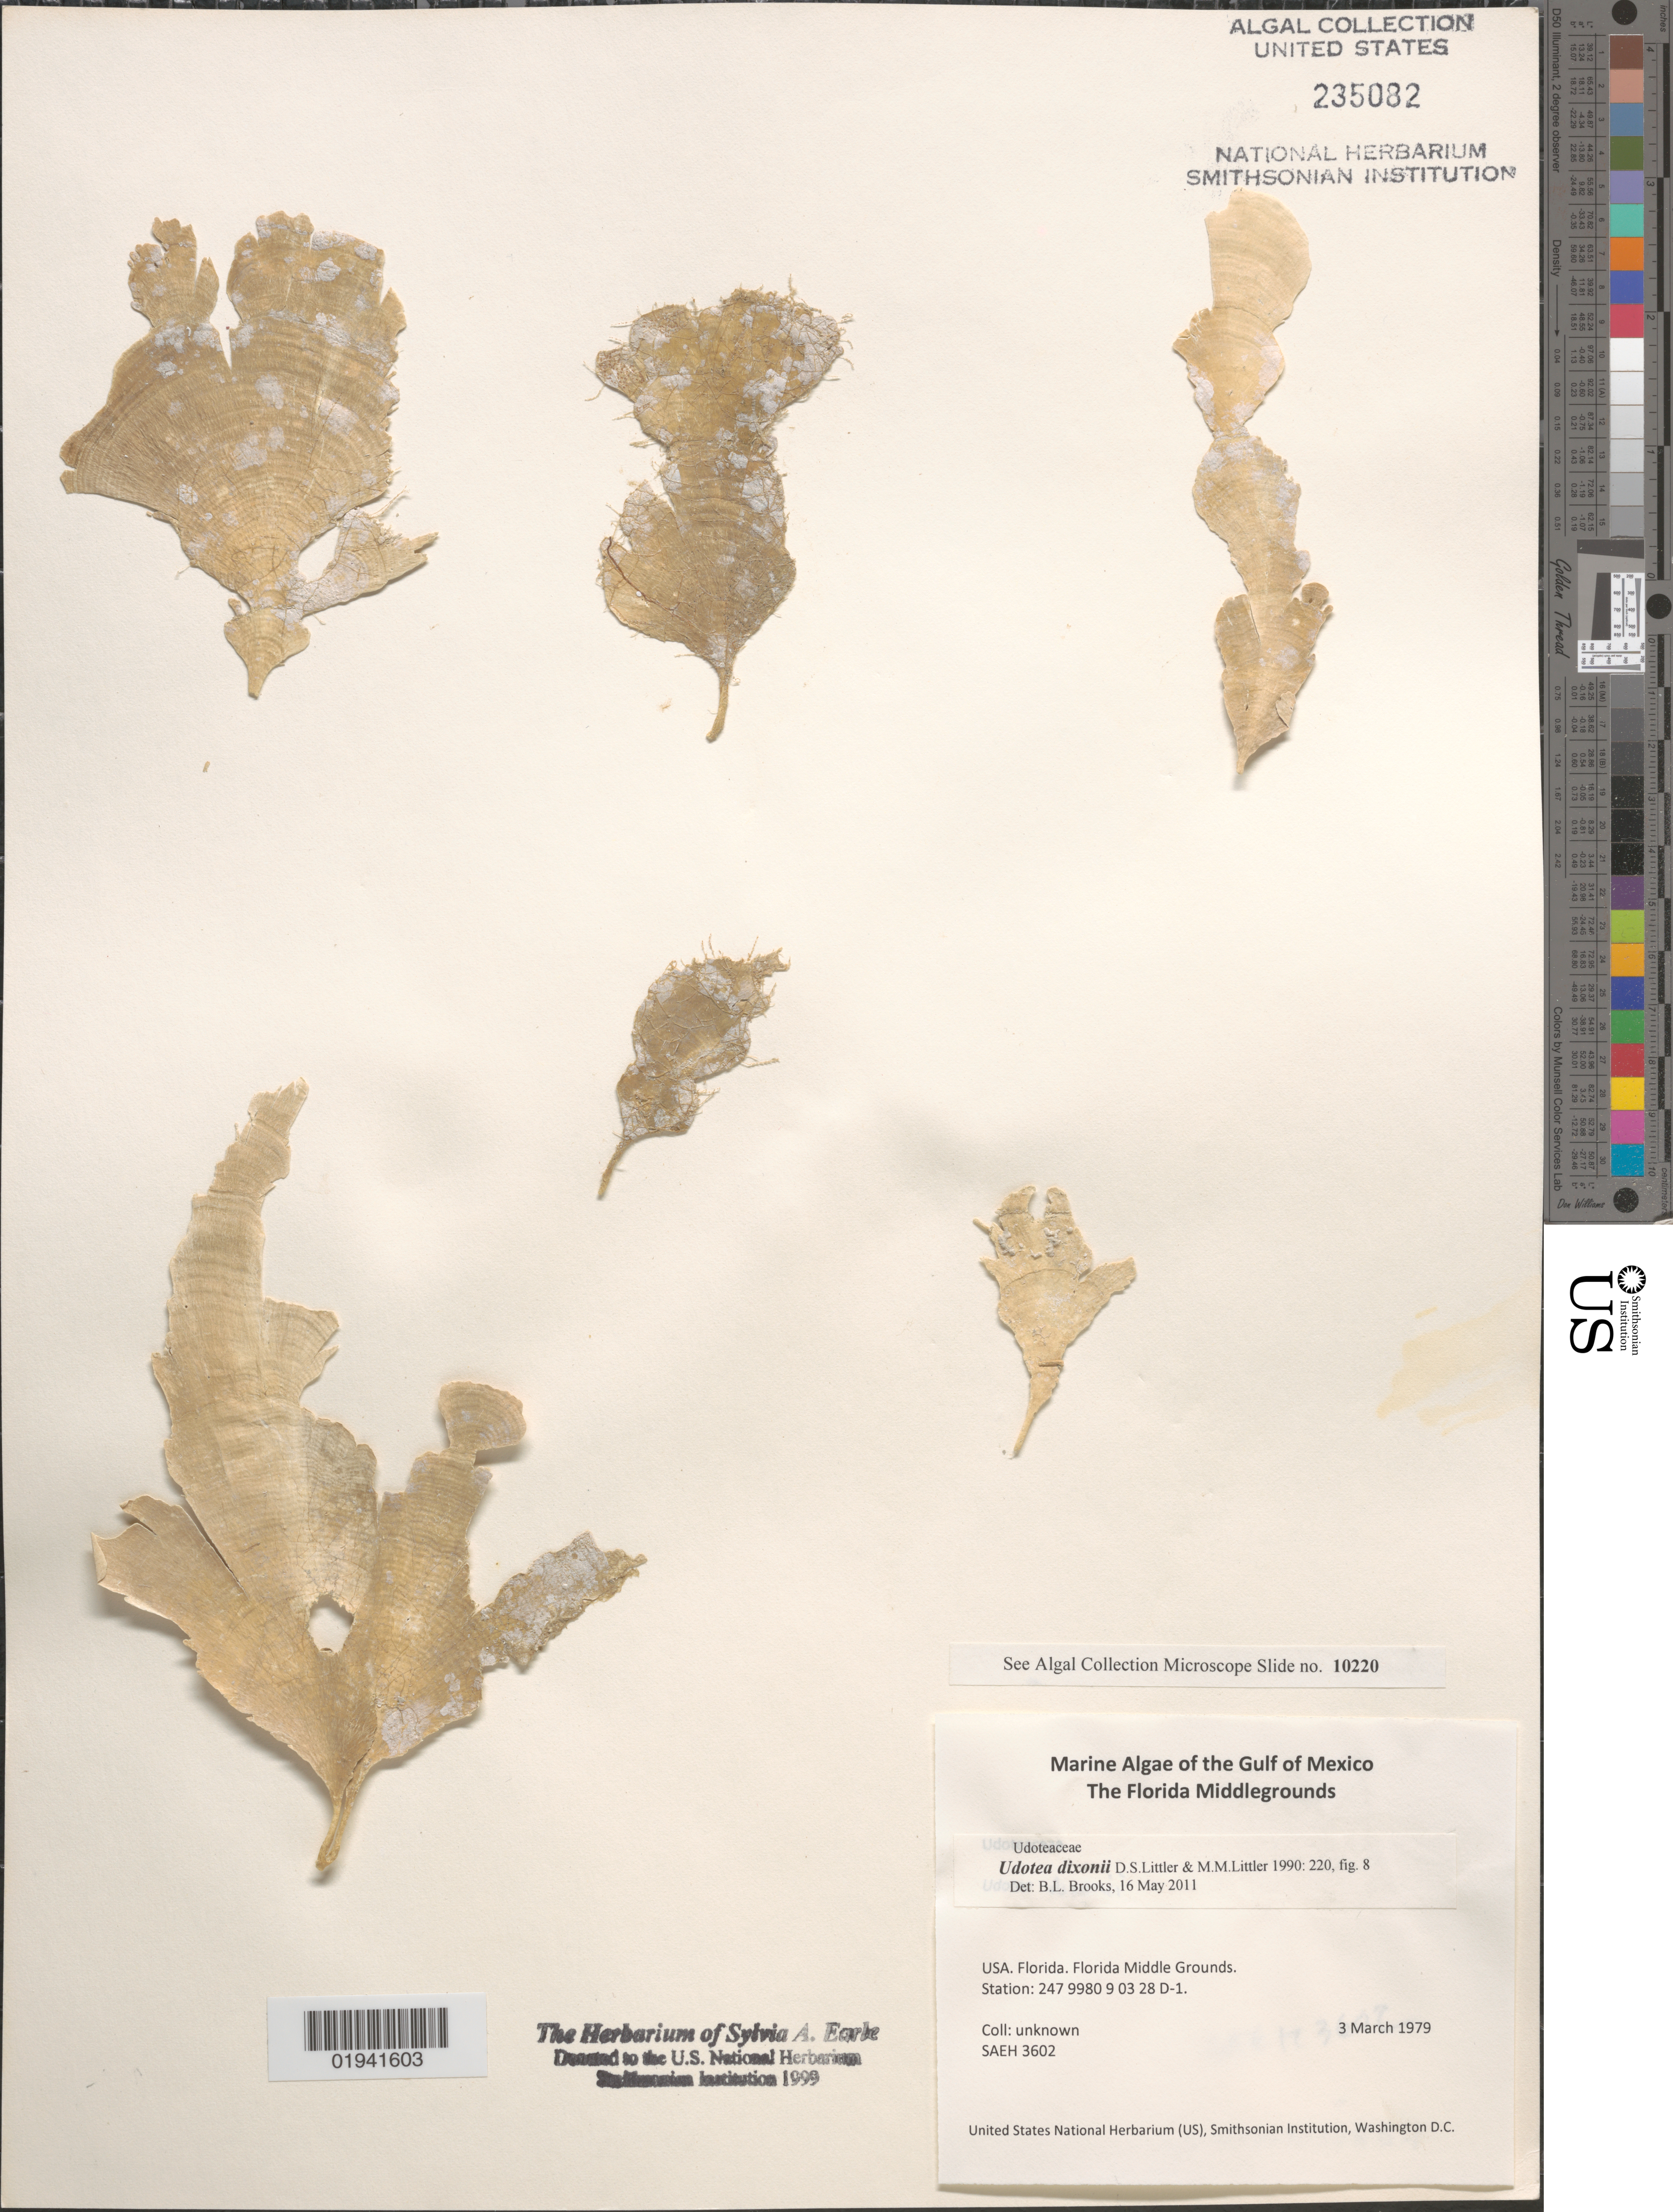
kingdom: Plantae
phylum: Chlorophyta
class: Ulvophyceae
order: Bryopsidales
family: Udoteaceae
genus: Udotea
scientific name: Udotea dixonii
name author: D.S. Littler & Littler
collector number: SAEH3602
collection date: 1979-03-03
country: United States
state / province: Florida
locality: The Gulf of Mexico. The Florida Middlegrounds. Station: 247 9980 9 03 28 D-1.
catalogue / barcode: US 235082